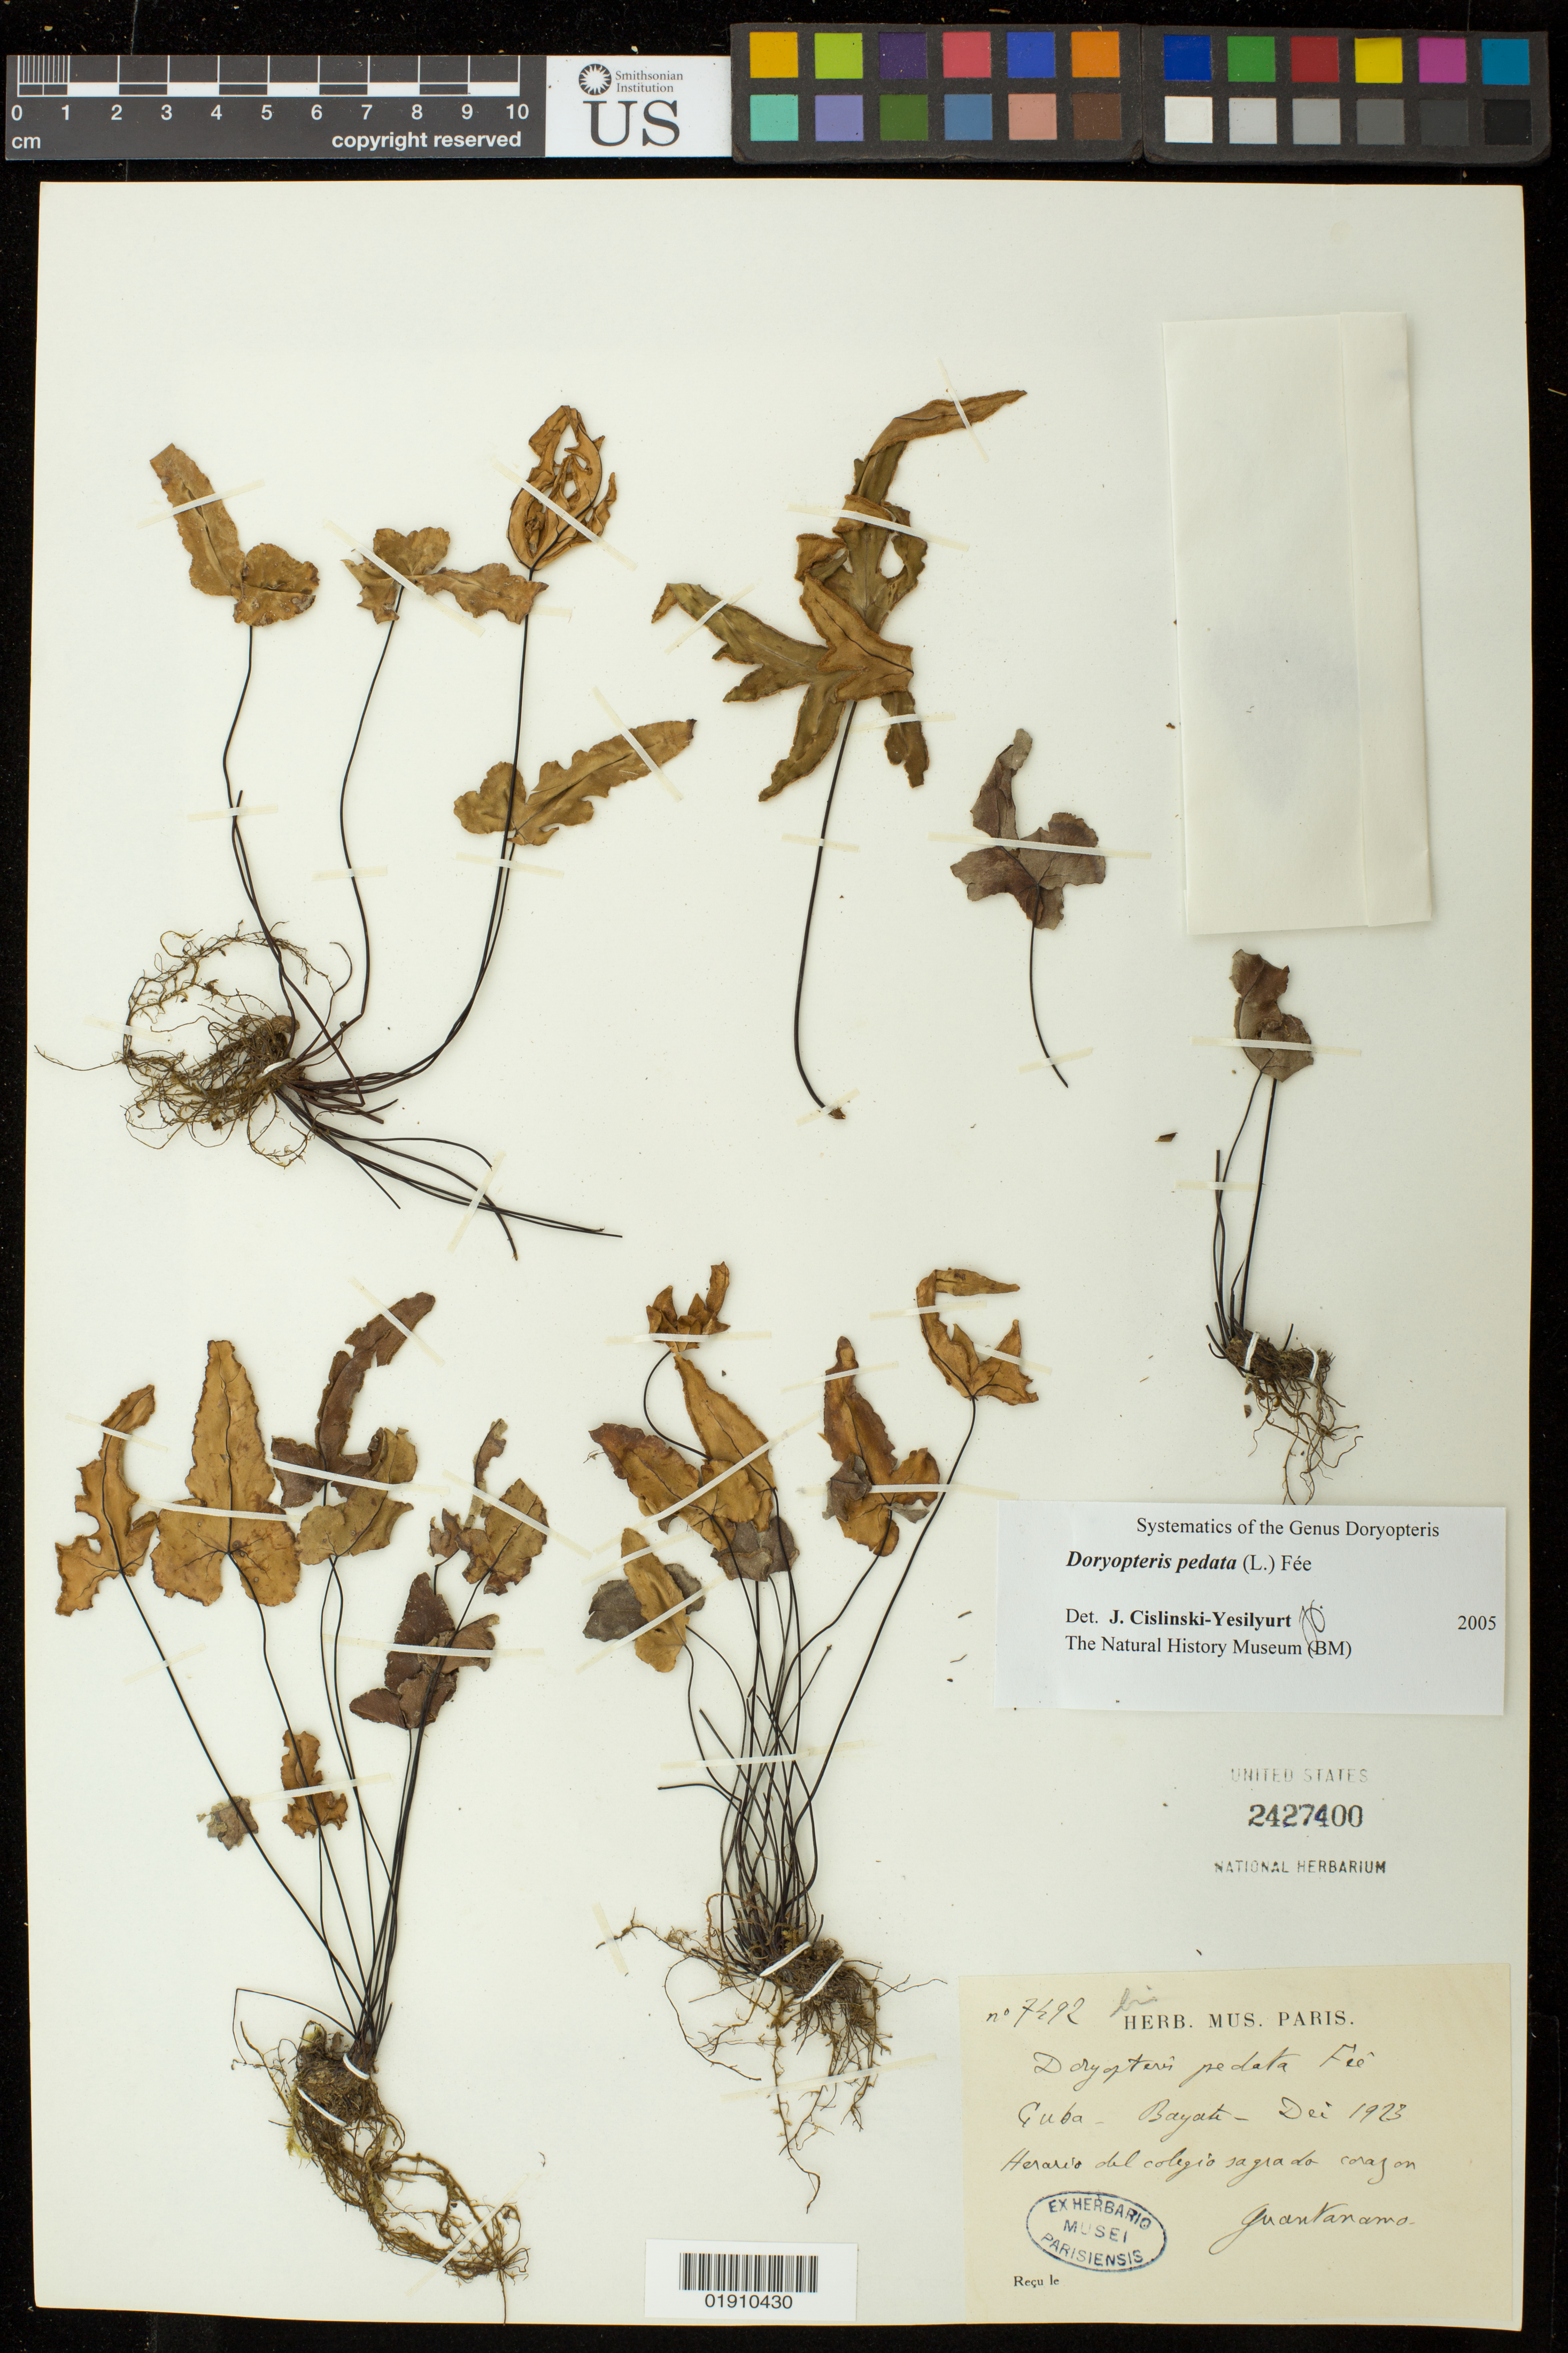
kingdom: Plantae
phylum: Tracheophyta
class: Polypodiopsida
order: Polypodiales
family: Pteridaceae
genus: Doryopteris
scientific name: Doryopteris pedata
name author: (L.) Fée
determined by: Cislinski-Yesilyurt, J.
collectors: ex herb. Mus. Paris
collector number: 7492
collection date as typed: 1923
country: Cuba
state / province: Guantanamo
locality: Cuba- Bayate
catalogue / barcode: US 2427400